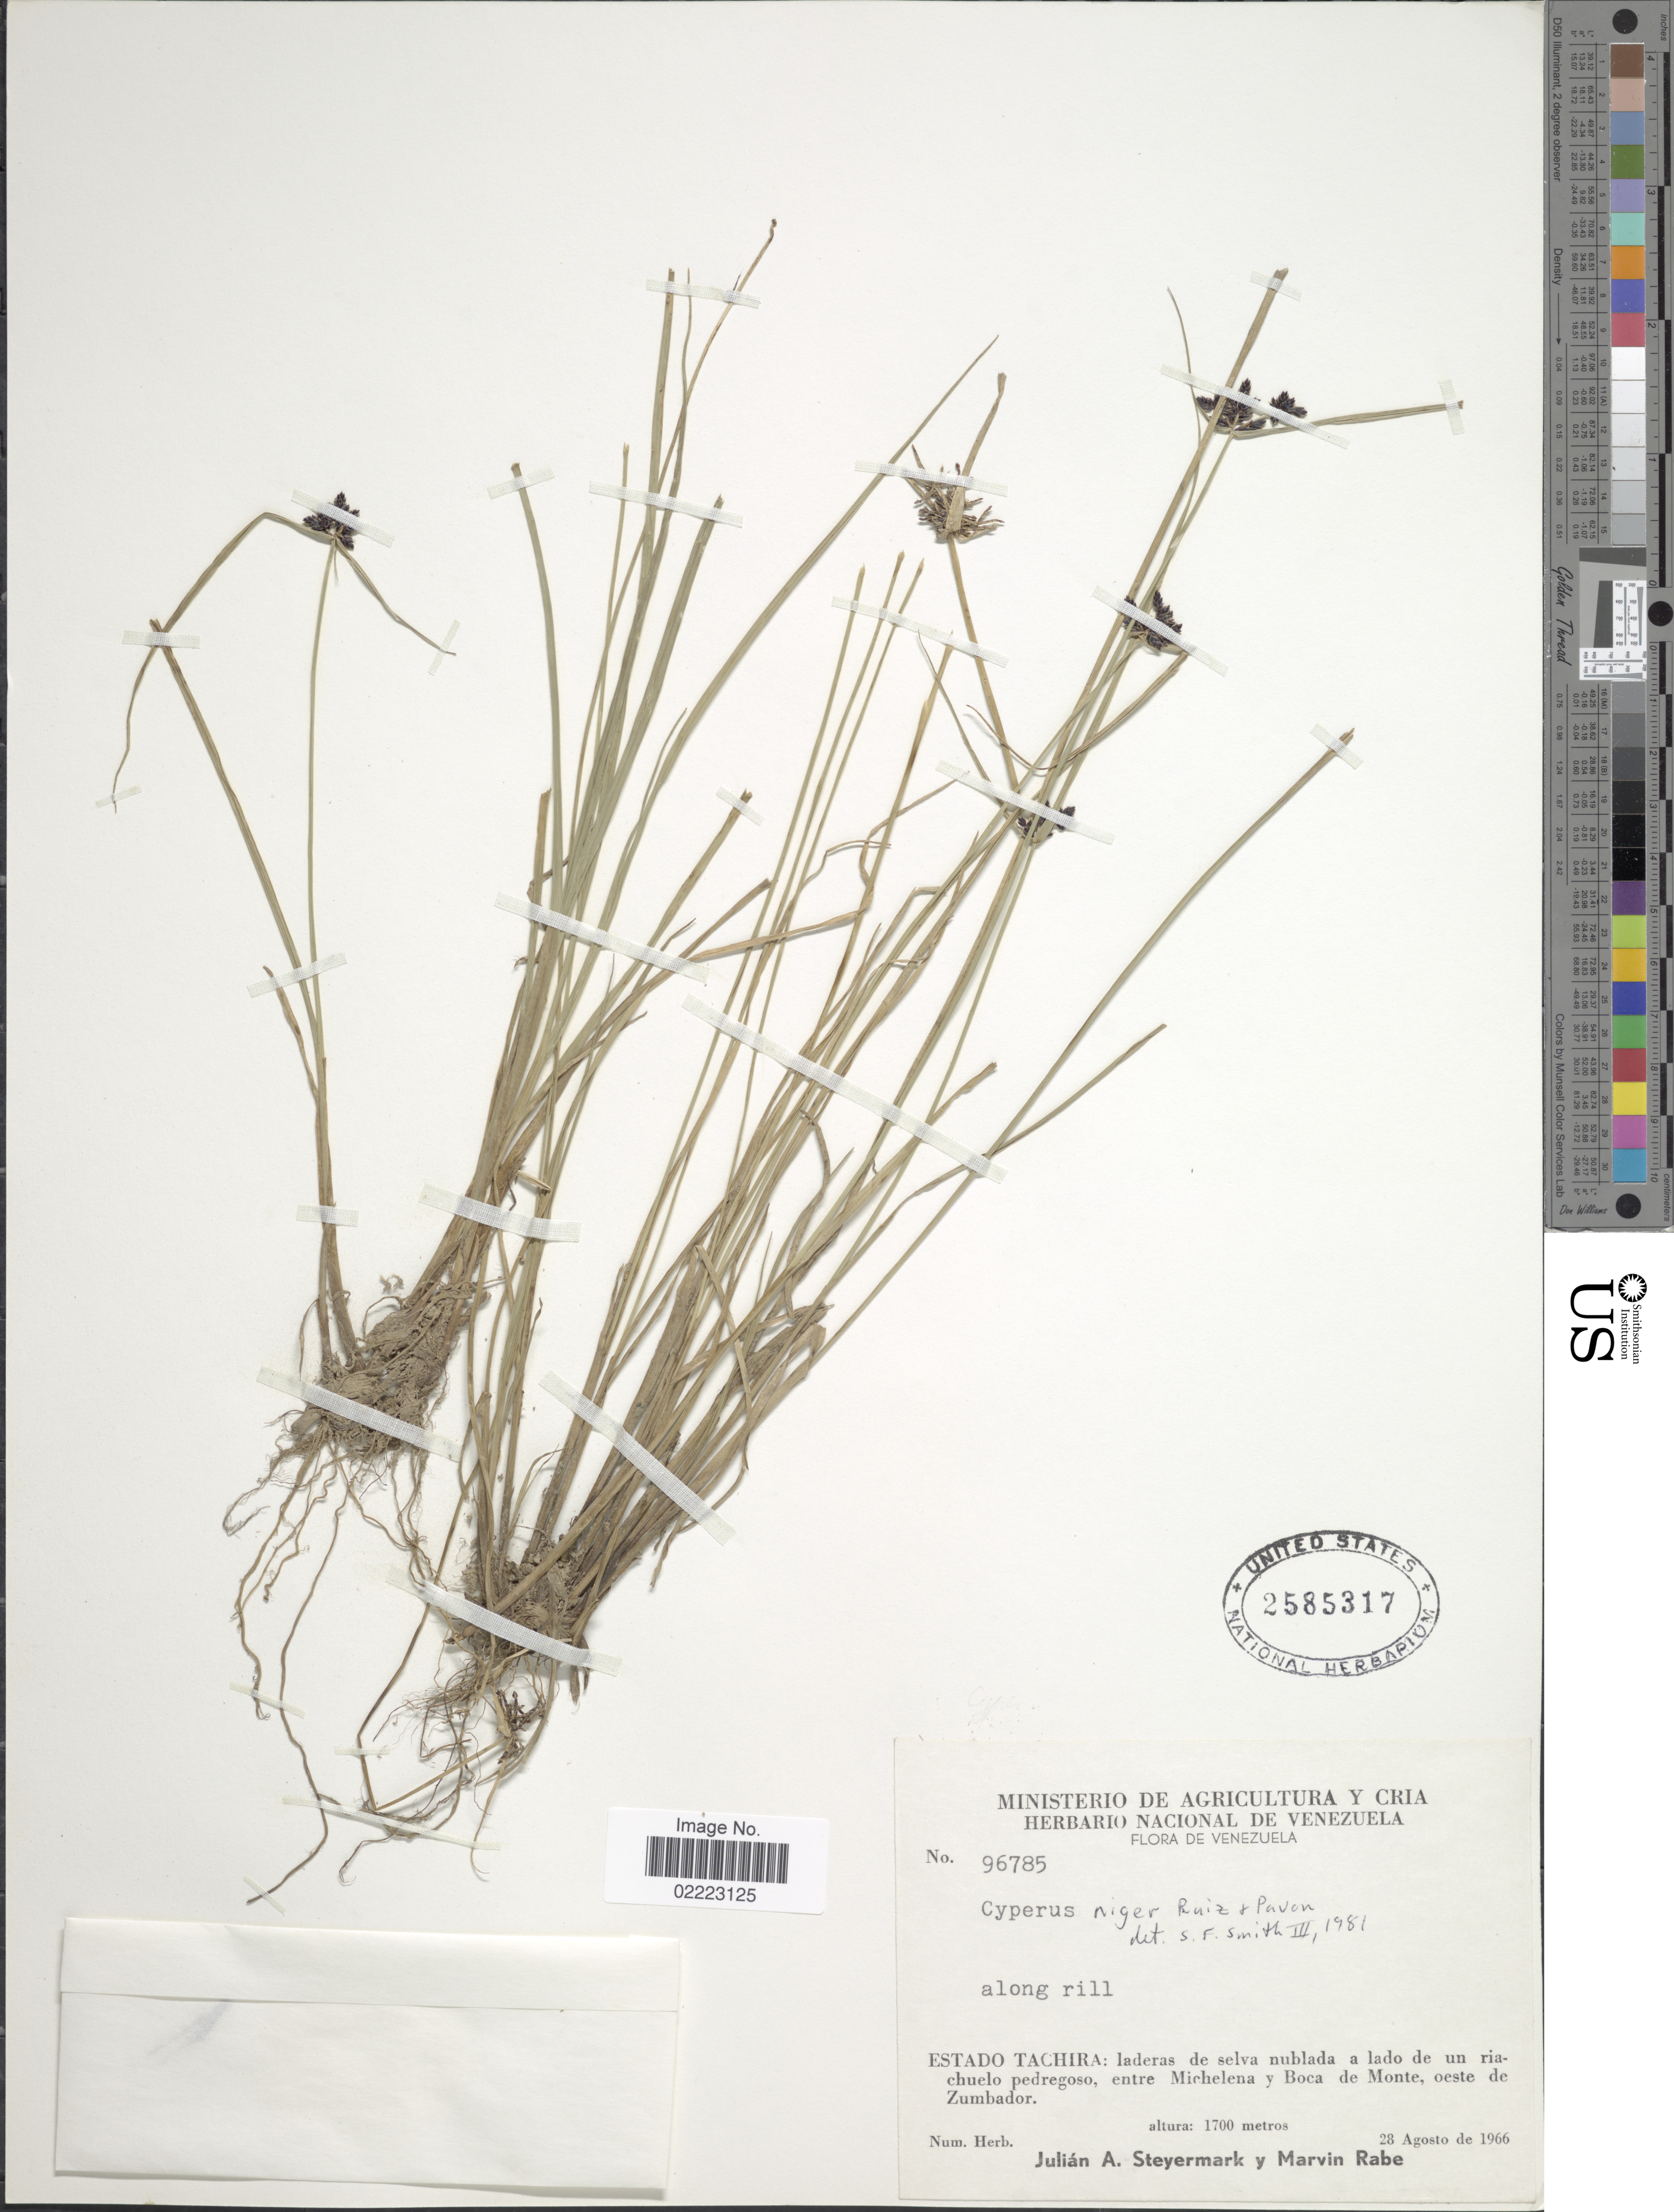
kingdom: Plantae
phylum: Tracheophyta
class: Liliopsida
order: Poales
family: Cyperaceae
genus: Cyperus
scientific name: Cyperus niger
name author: Ruiz & Pav.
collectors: J. Steyermark & M. Rabe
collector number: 96785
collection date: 1966-08-28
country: Venezuela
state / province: Tachira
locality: Laderas de selva nublada a lado de un riachuelo pedregoso, entre Michelena y Boca de Monte, oeste de Zumbador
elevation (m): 1700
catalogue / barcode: US 2585317